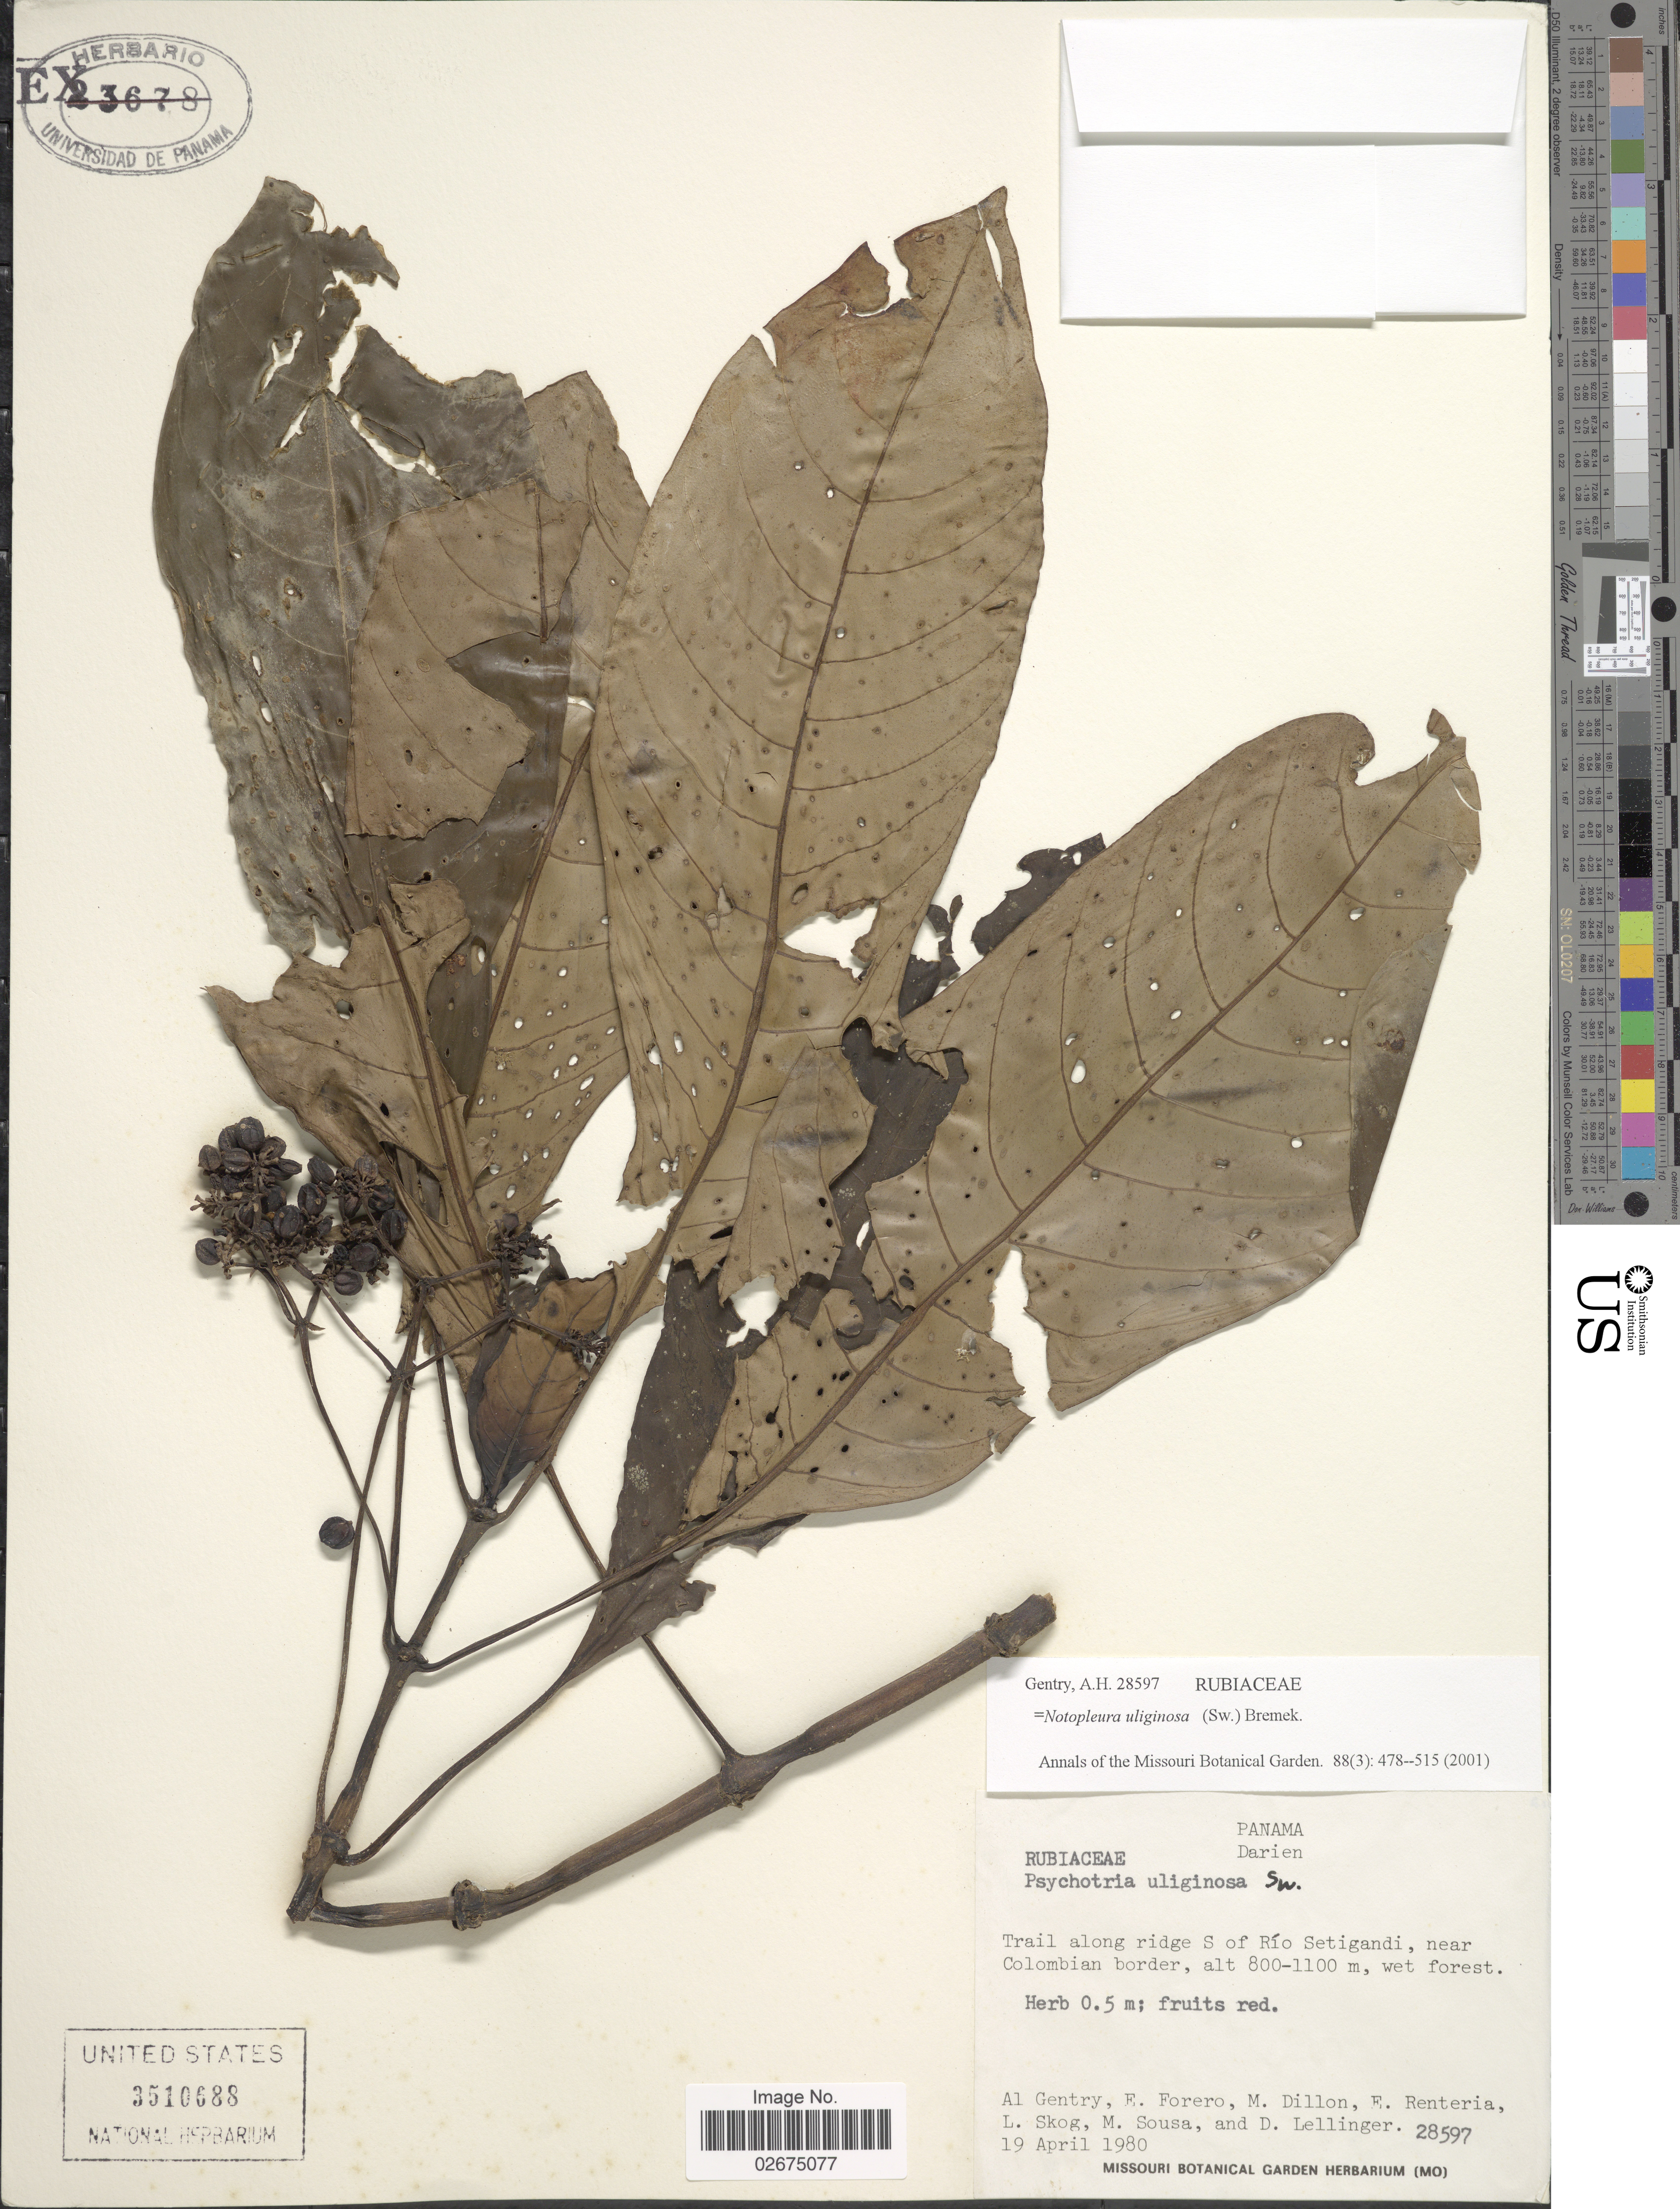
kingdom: Plantae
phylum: Tracheophyta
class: Magnoliopsida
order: Gentianales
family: Rubiaceae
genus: Notopleura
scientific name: Notopleura uliginosa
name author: (Sw.) Bremek.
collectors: A. H. Gentry, E. Forero, M. O. Dillon, E. Renteria & et al.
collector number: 28597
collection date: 1980-04-19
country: Panama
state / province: Darién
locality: Trail along ridge S of Rio Setigandi, near Colombian border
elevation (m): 800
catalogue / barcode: US 3510688